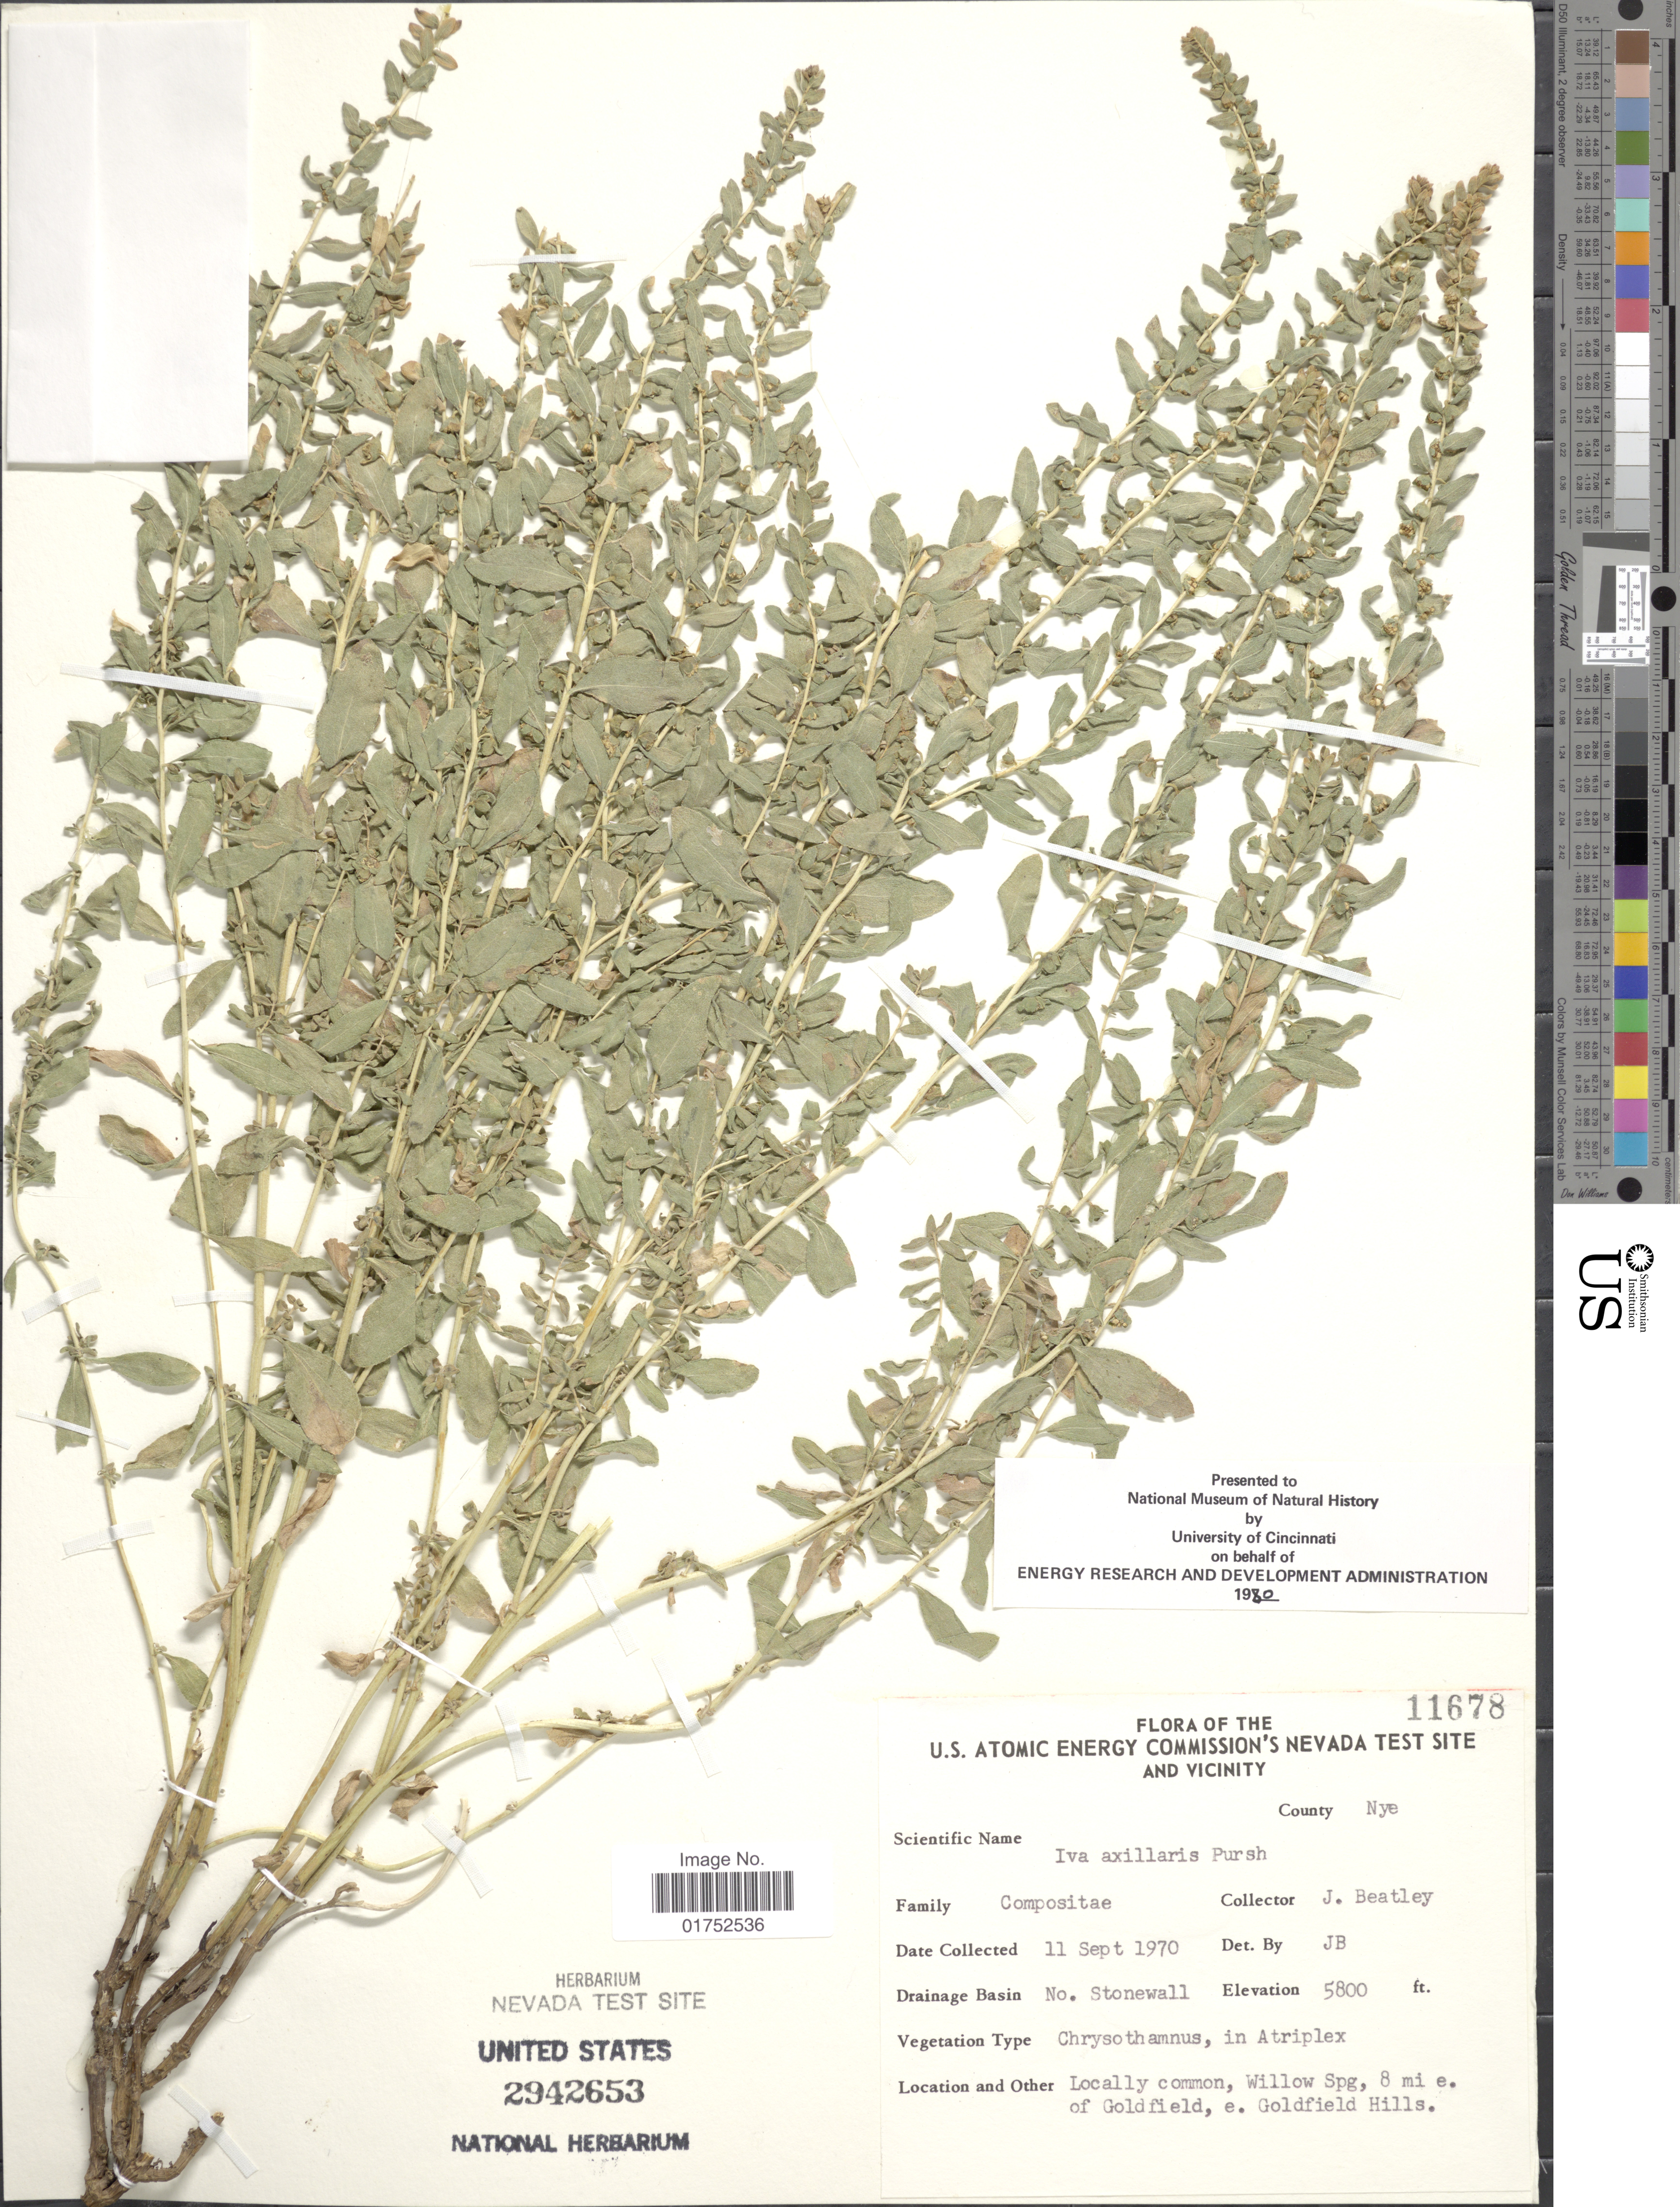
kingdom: Plantae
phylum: Tracheophyta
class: Magnoliopsida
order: Asterales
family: Asteraceae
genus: Iva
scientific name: Iva axillaris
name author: Pursh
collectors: J. C. Beatley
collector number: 11678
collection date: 1970-09-11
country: United States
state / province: Nevada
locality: U. S. Atomic Energy Commission's Nevada Test Site and Vicinity, County Nye, No. Stonewall, Willow Spg, 8 mi e. of Goldfield, e. Goldfield Hills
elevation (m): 1768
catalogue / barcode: US 2942653